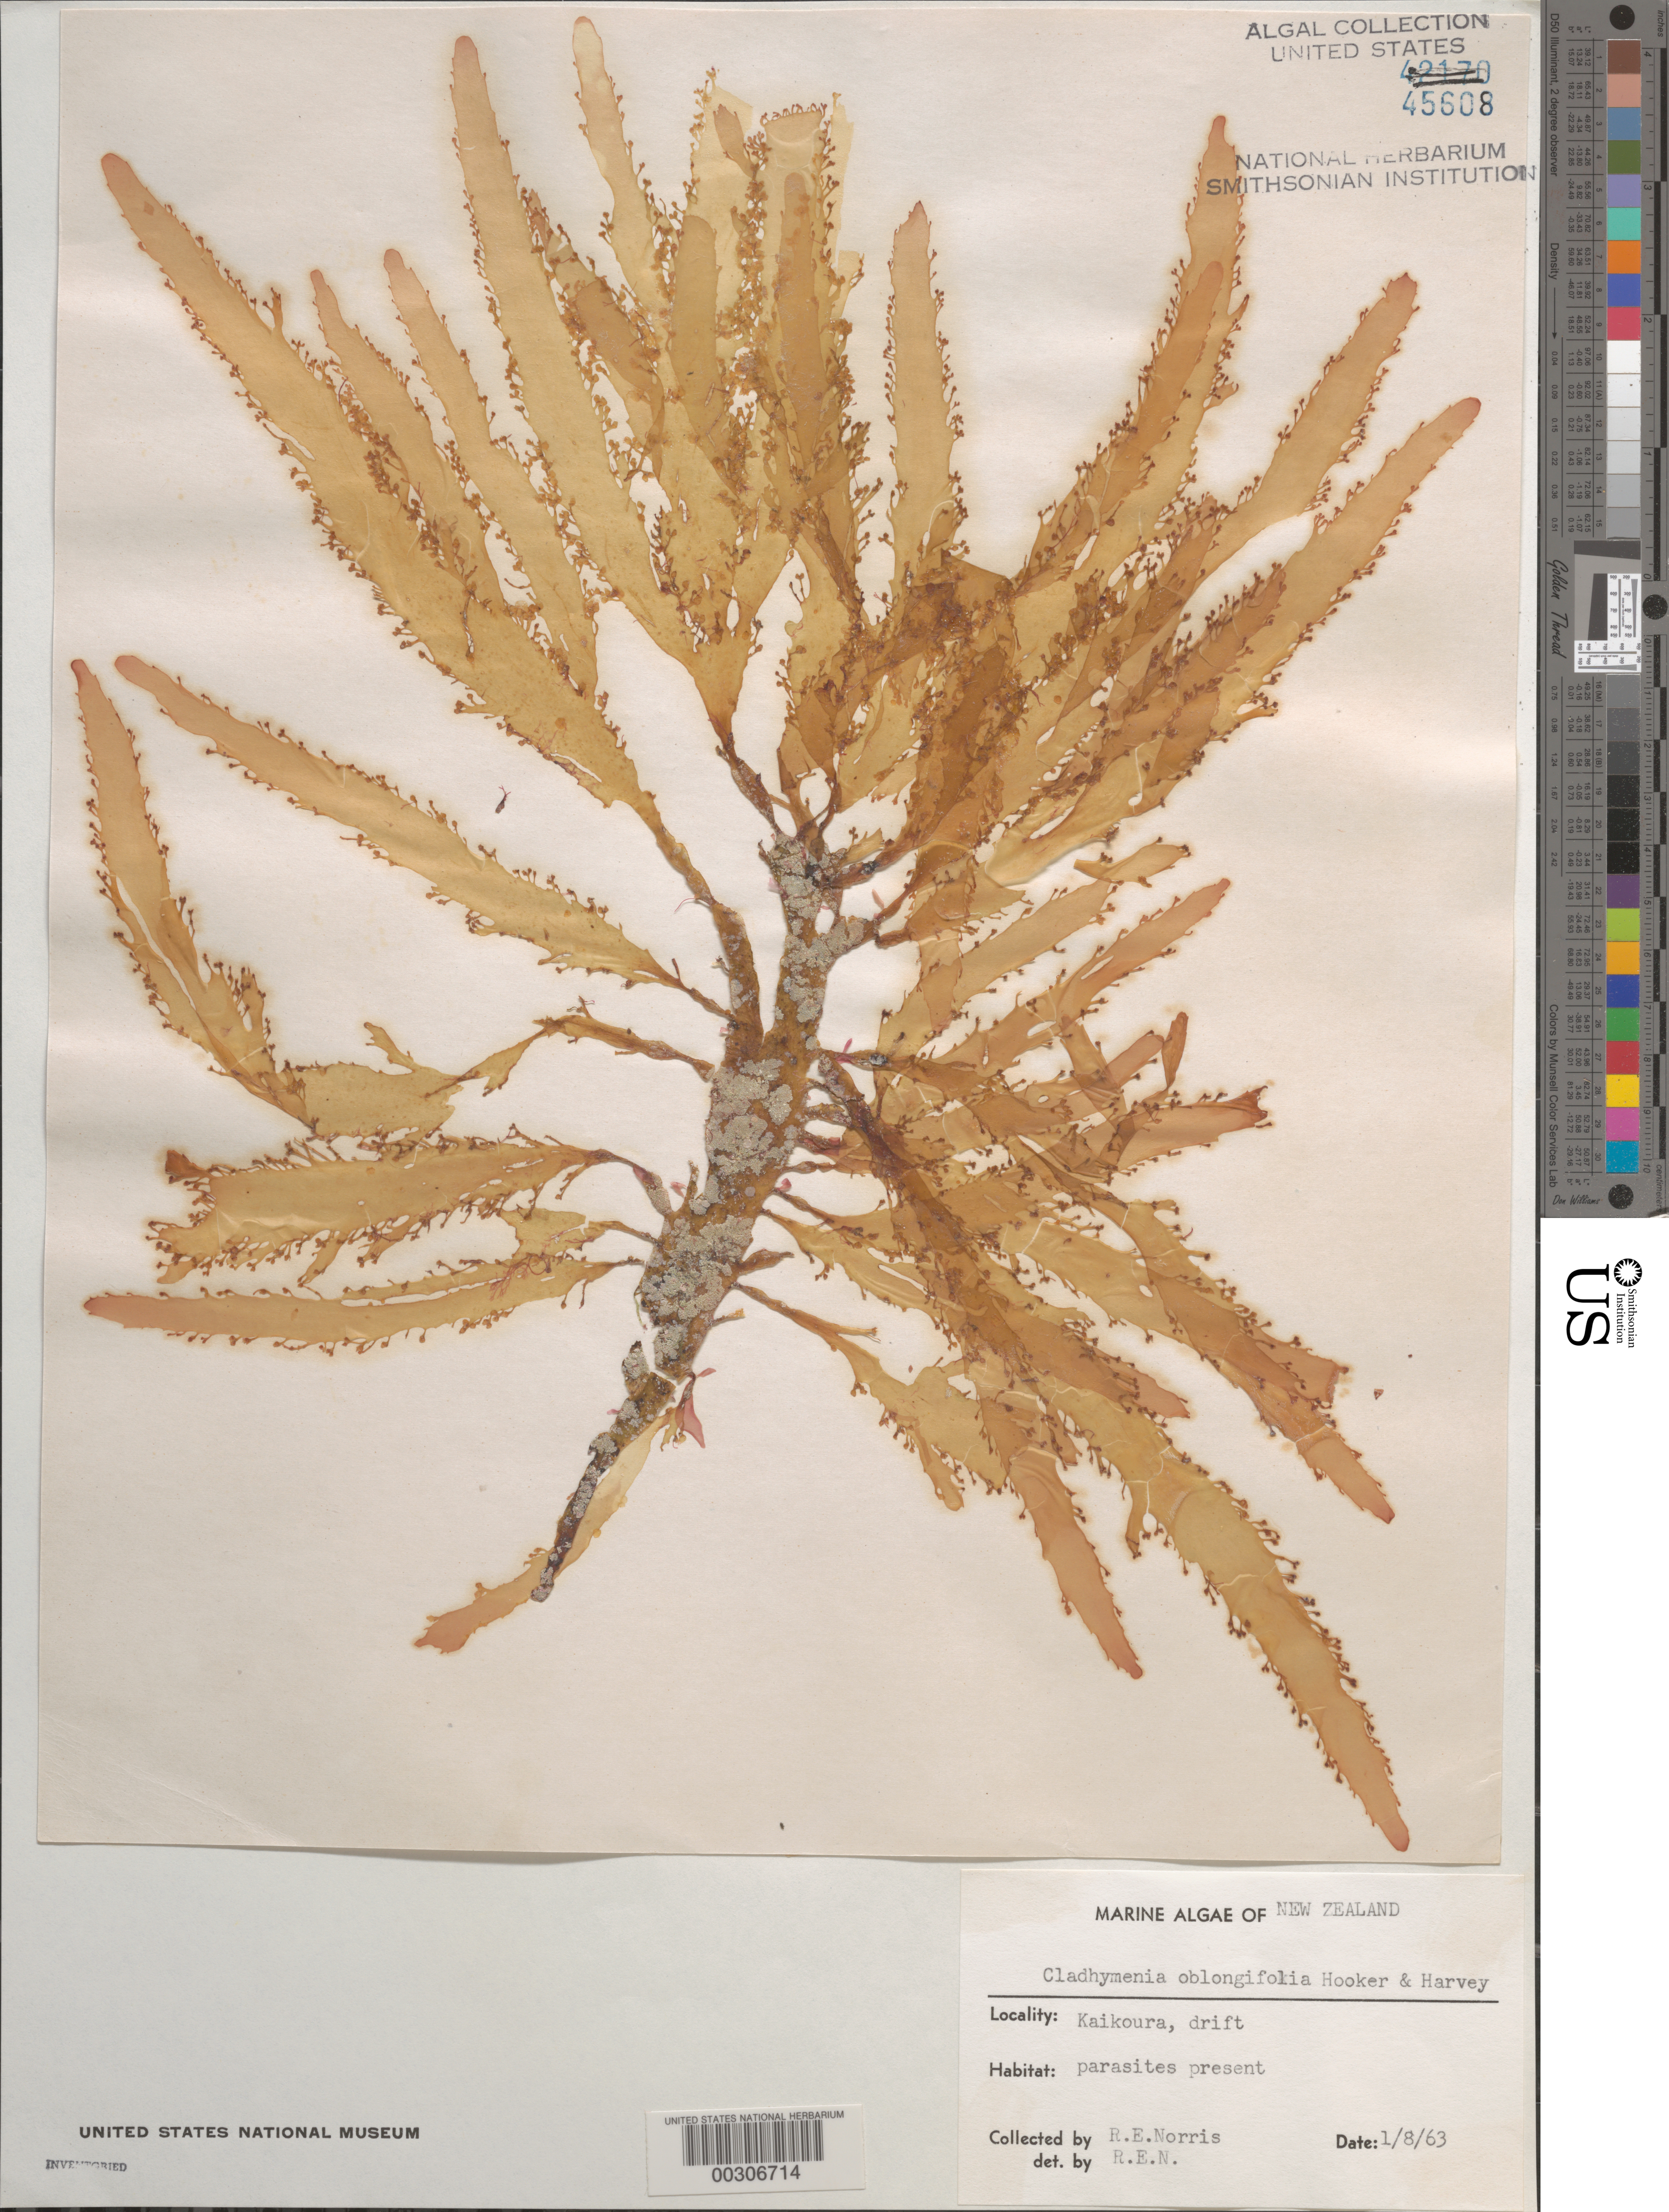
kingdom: Plantae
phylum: Rhodophyta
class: Florideophyceae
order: Ceramiales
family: Rhodomelaceae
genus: Cladhymenia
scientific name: Cladhymenia oblongifolia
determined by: Norris, R. E.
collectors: R. E. Norris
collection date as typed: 08 Jan 1963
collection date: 1963-01-08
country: New Zealand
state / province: Canterbury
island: South Island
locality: Kaikoura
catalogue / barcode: US 45608